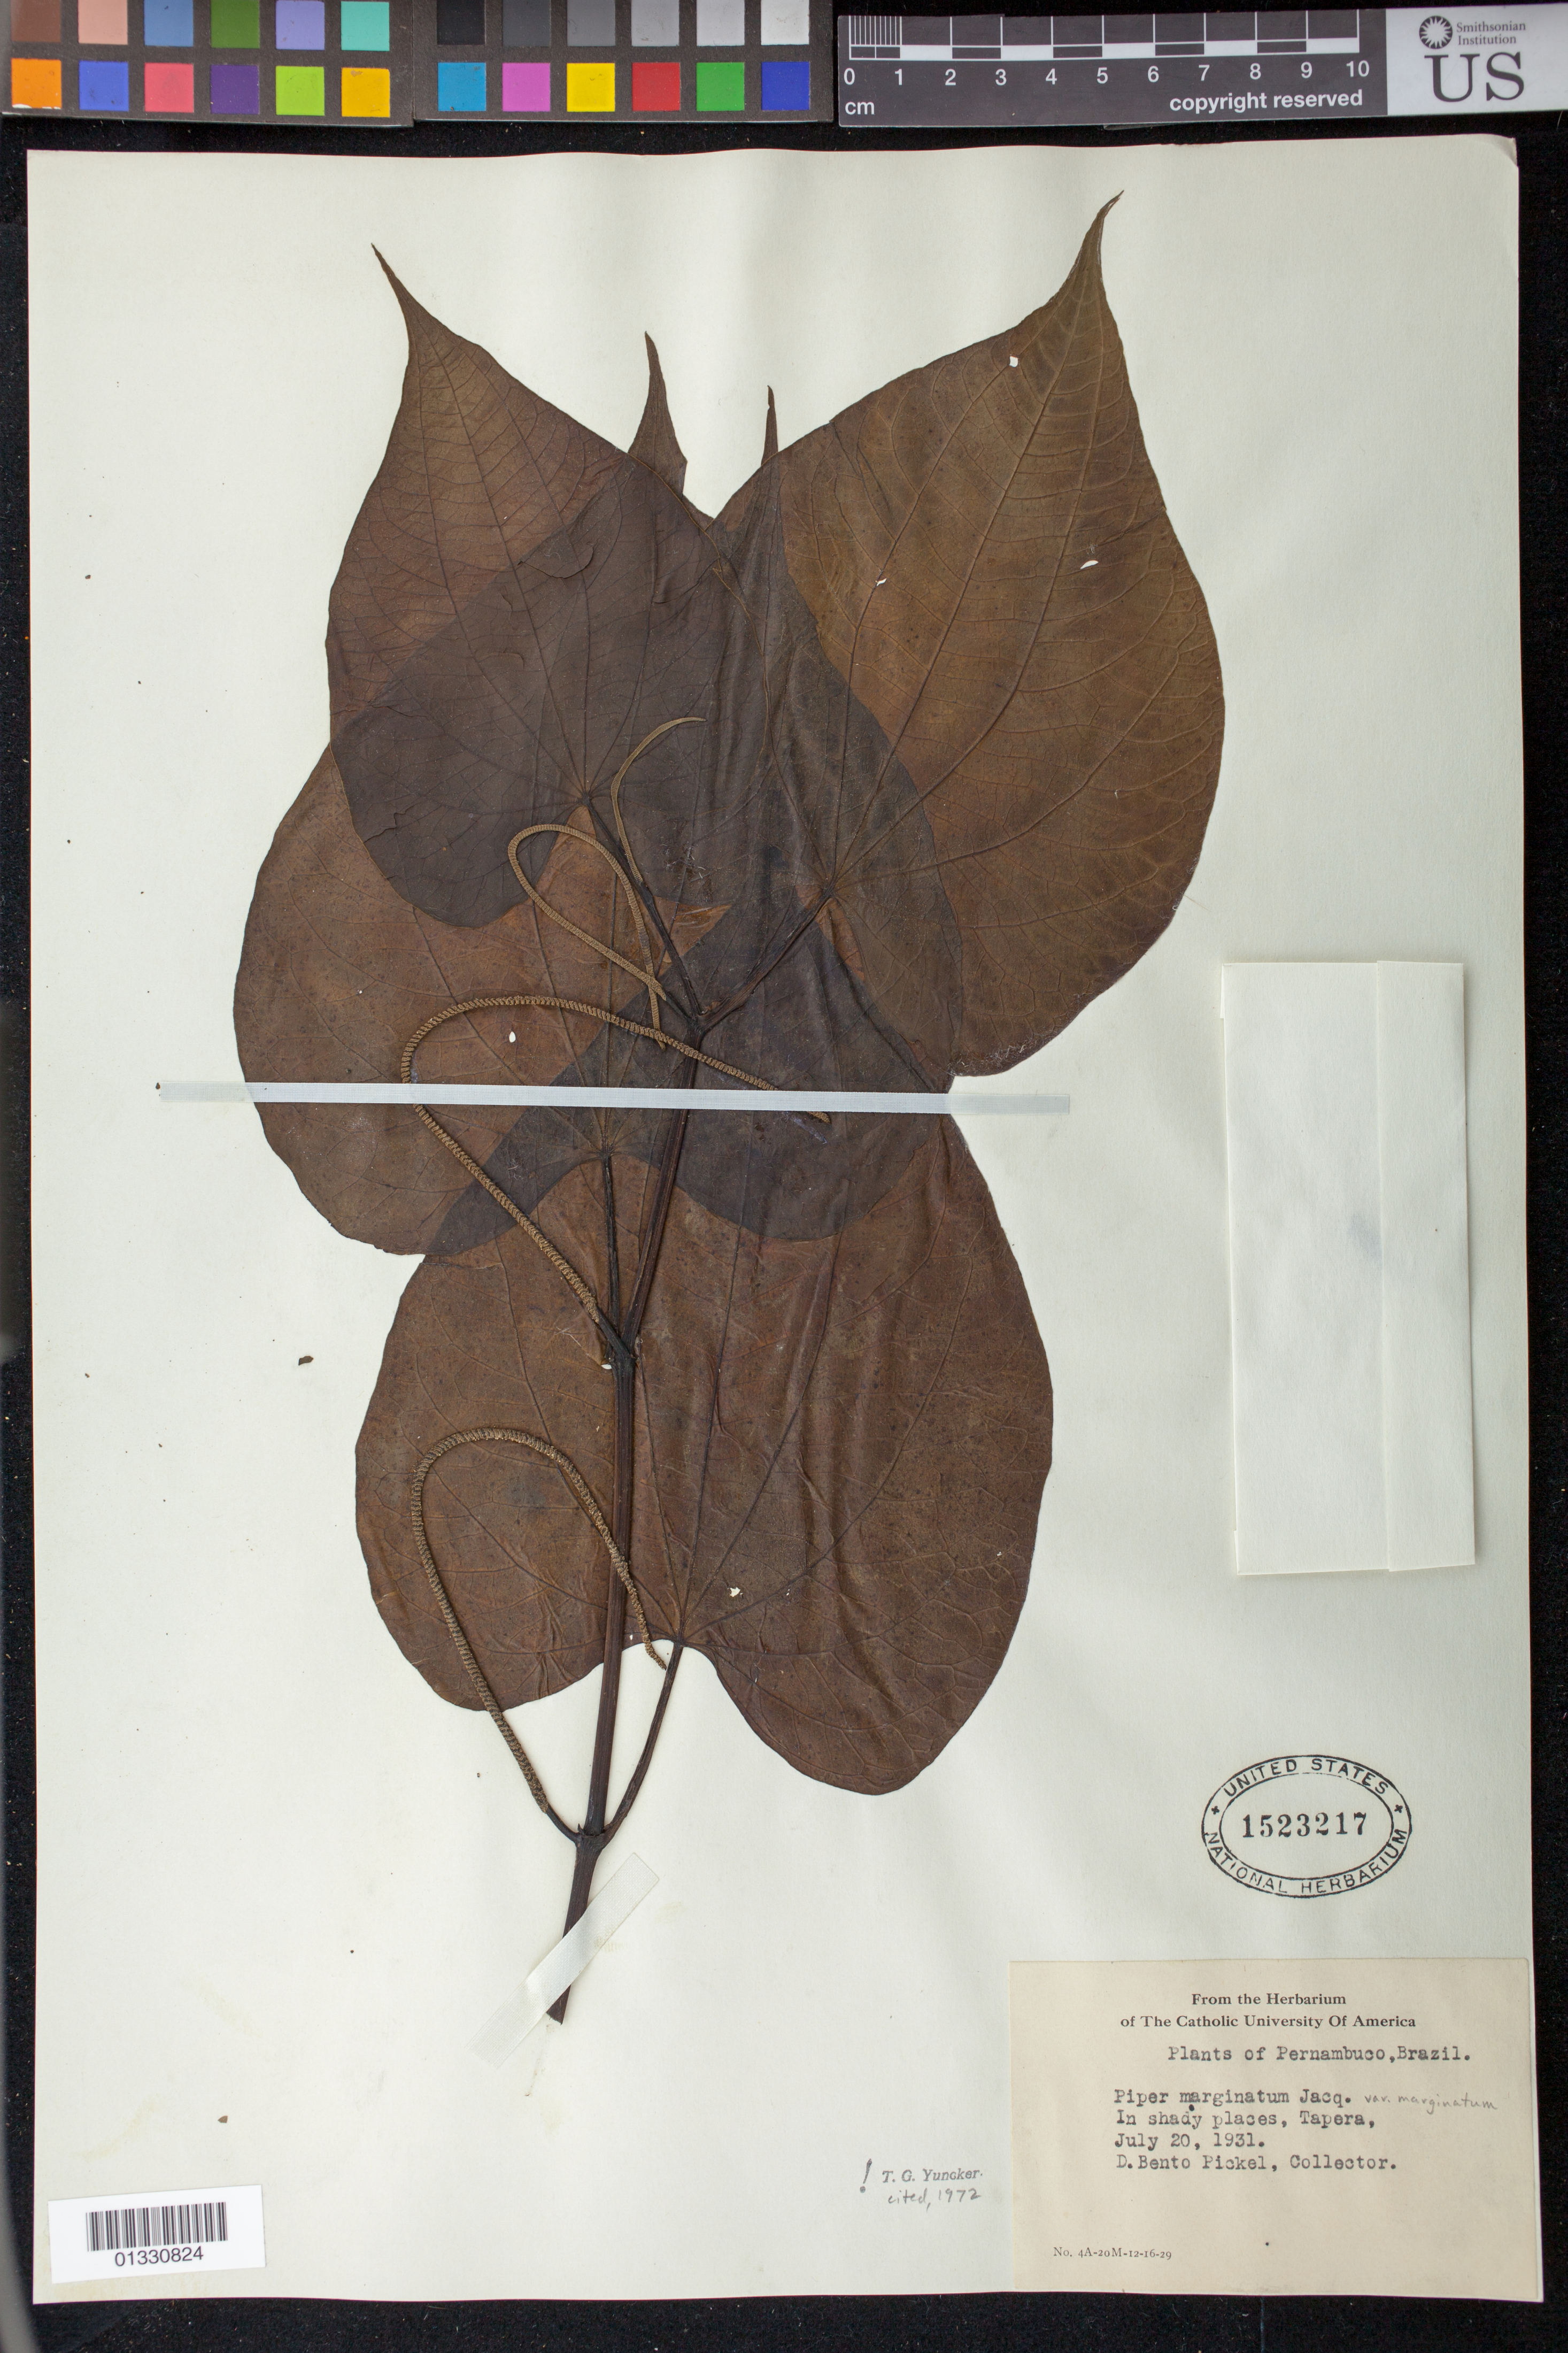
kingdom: Plantae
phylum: Tracheophyta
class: Magnoliopsida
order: Piperales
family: Piperaceae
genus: Piper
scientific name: Piper marginatum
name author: Jacq.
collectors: B. J. Pickel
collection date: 1931-07-20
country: Brazil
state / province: Pernambuco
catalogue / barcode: US 1523217